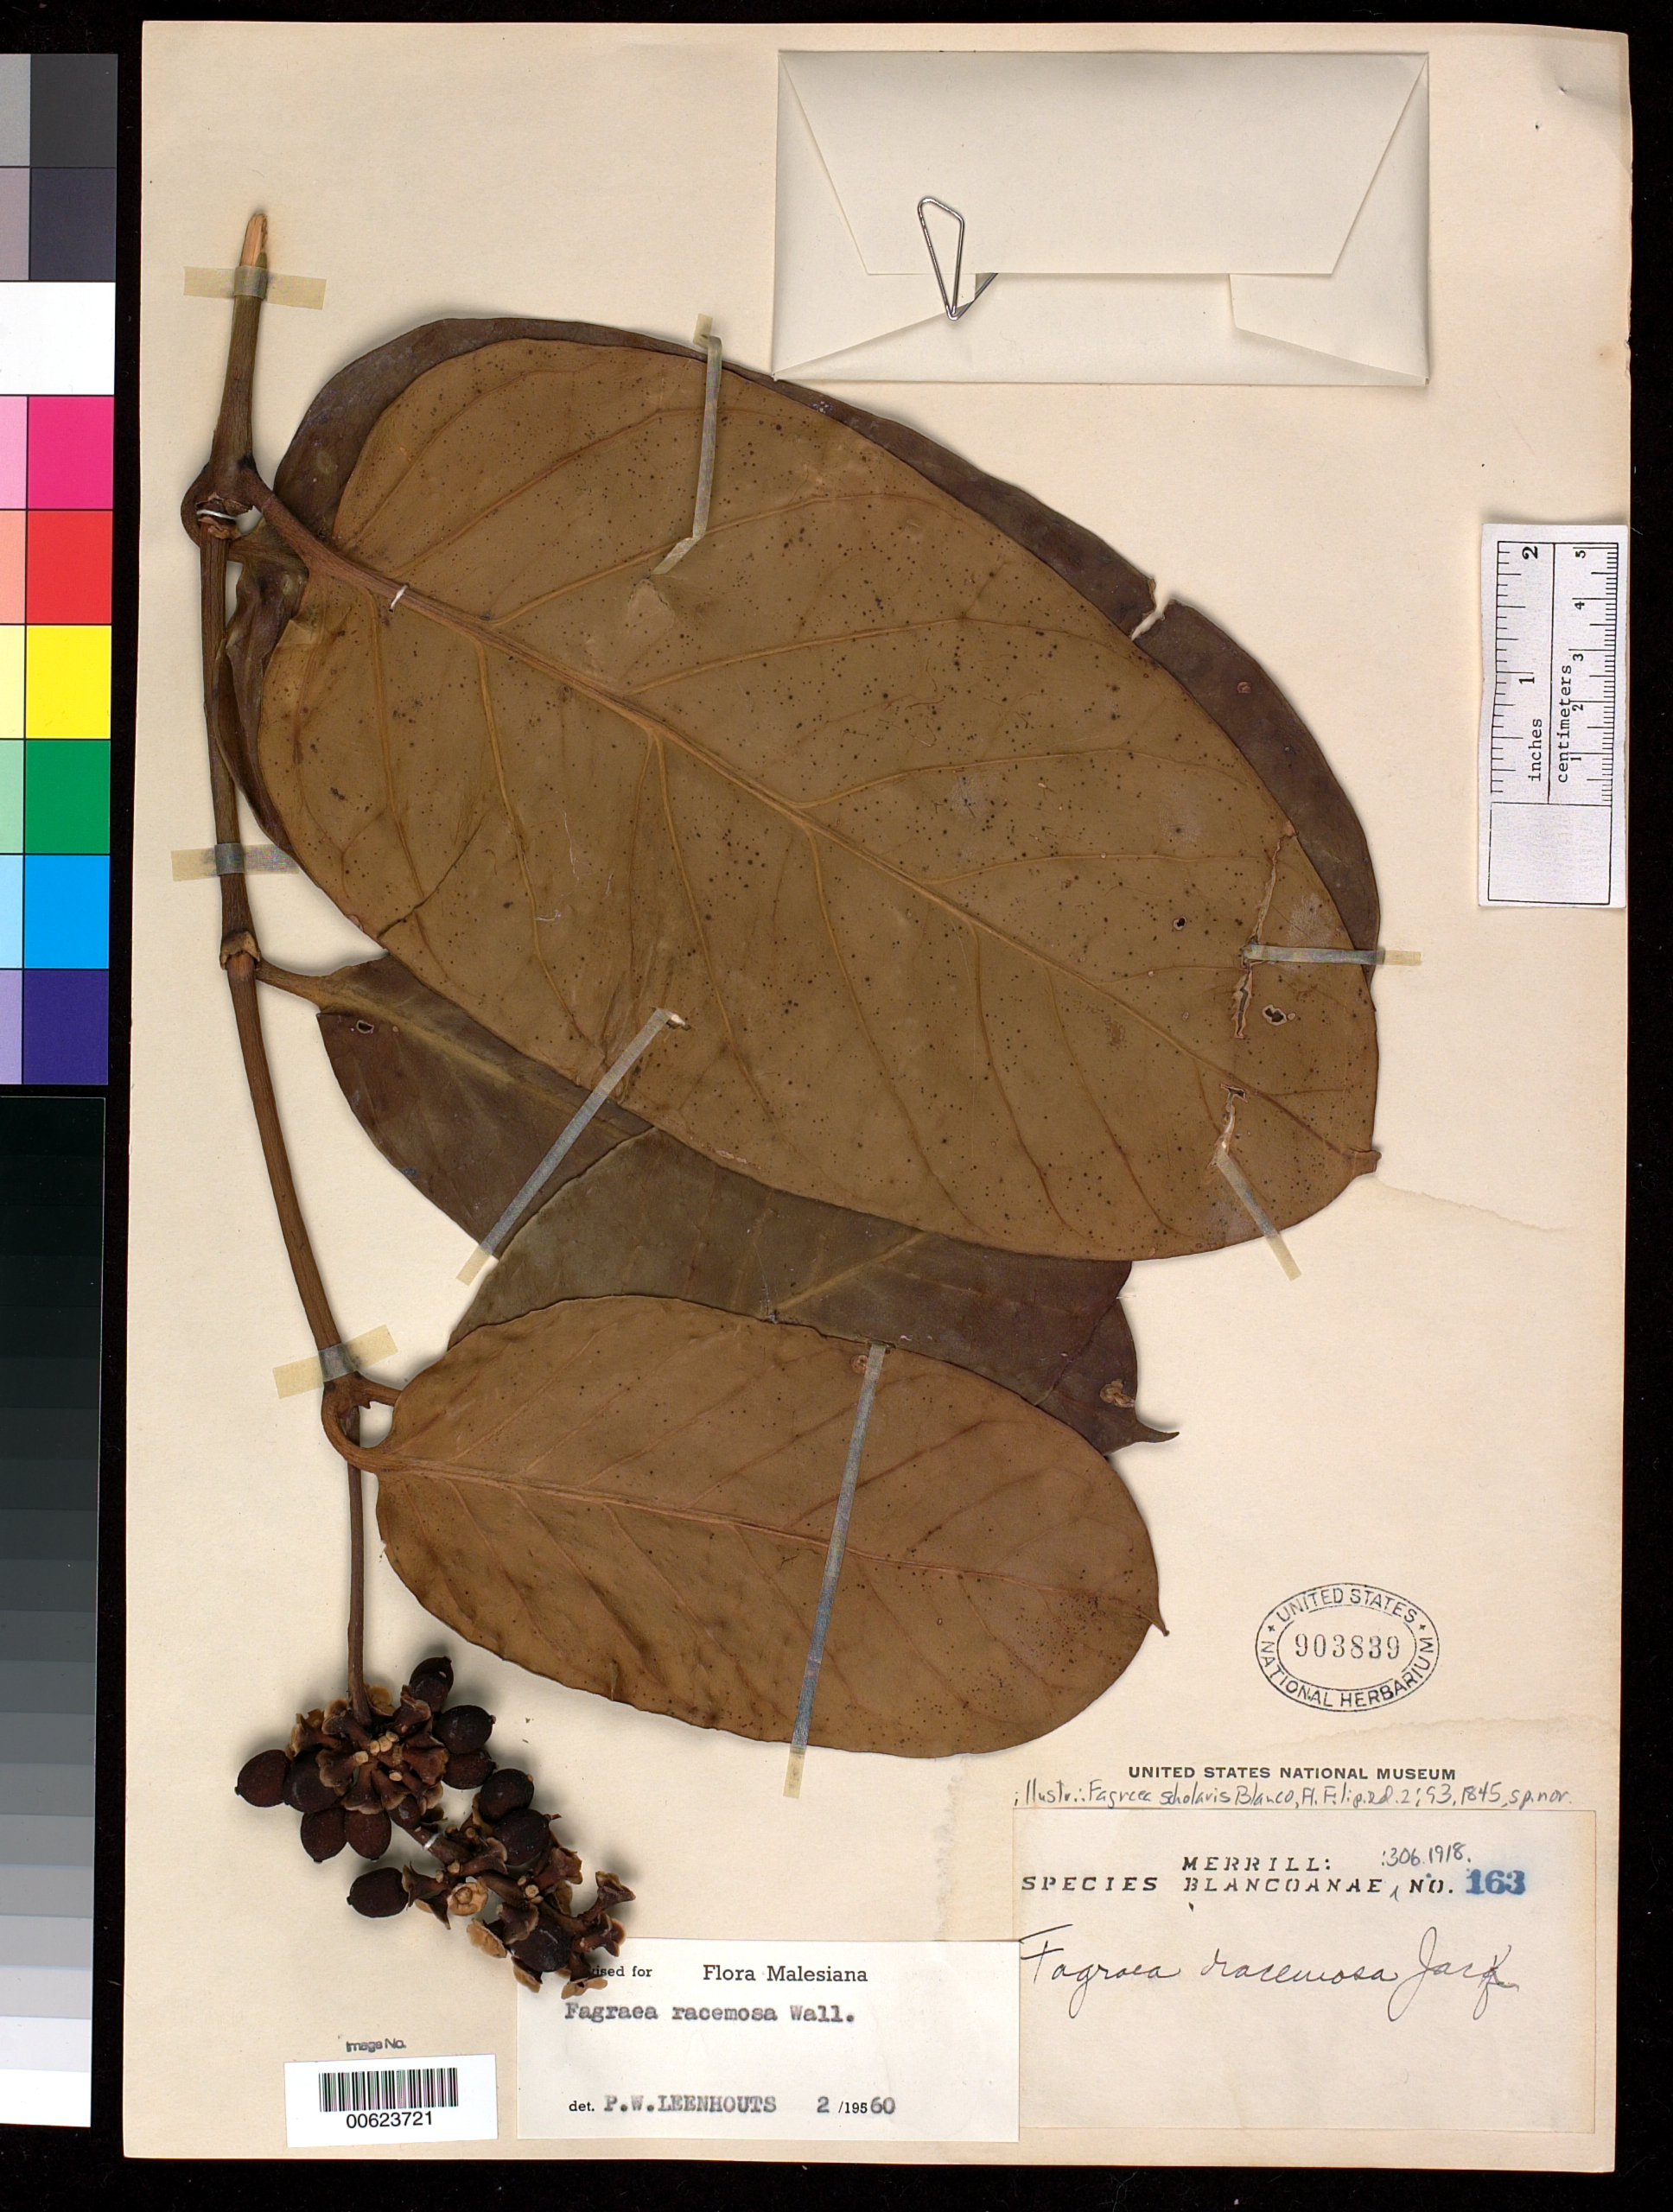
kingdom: Plantae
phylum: Tracheophyta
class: Magnoliopsida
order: Gentianales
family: Gentianaceae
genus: Fagraea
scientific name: Fagraea scholaris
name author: Blanco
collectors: E. D. Merrill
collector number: Sp. Blancoan. 0163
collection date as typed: Nov 1914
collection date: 1914-11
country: Philippines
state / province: Calabarzon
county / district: Rizal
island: Luzon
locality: Antipolo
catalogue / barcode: US 903839